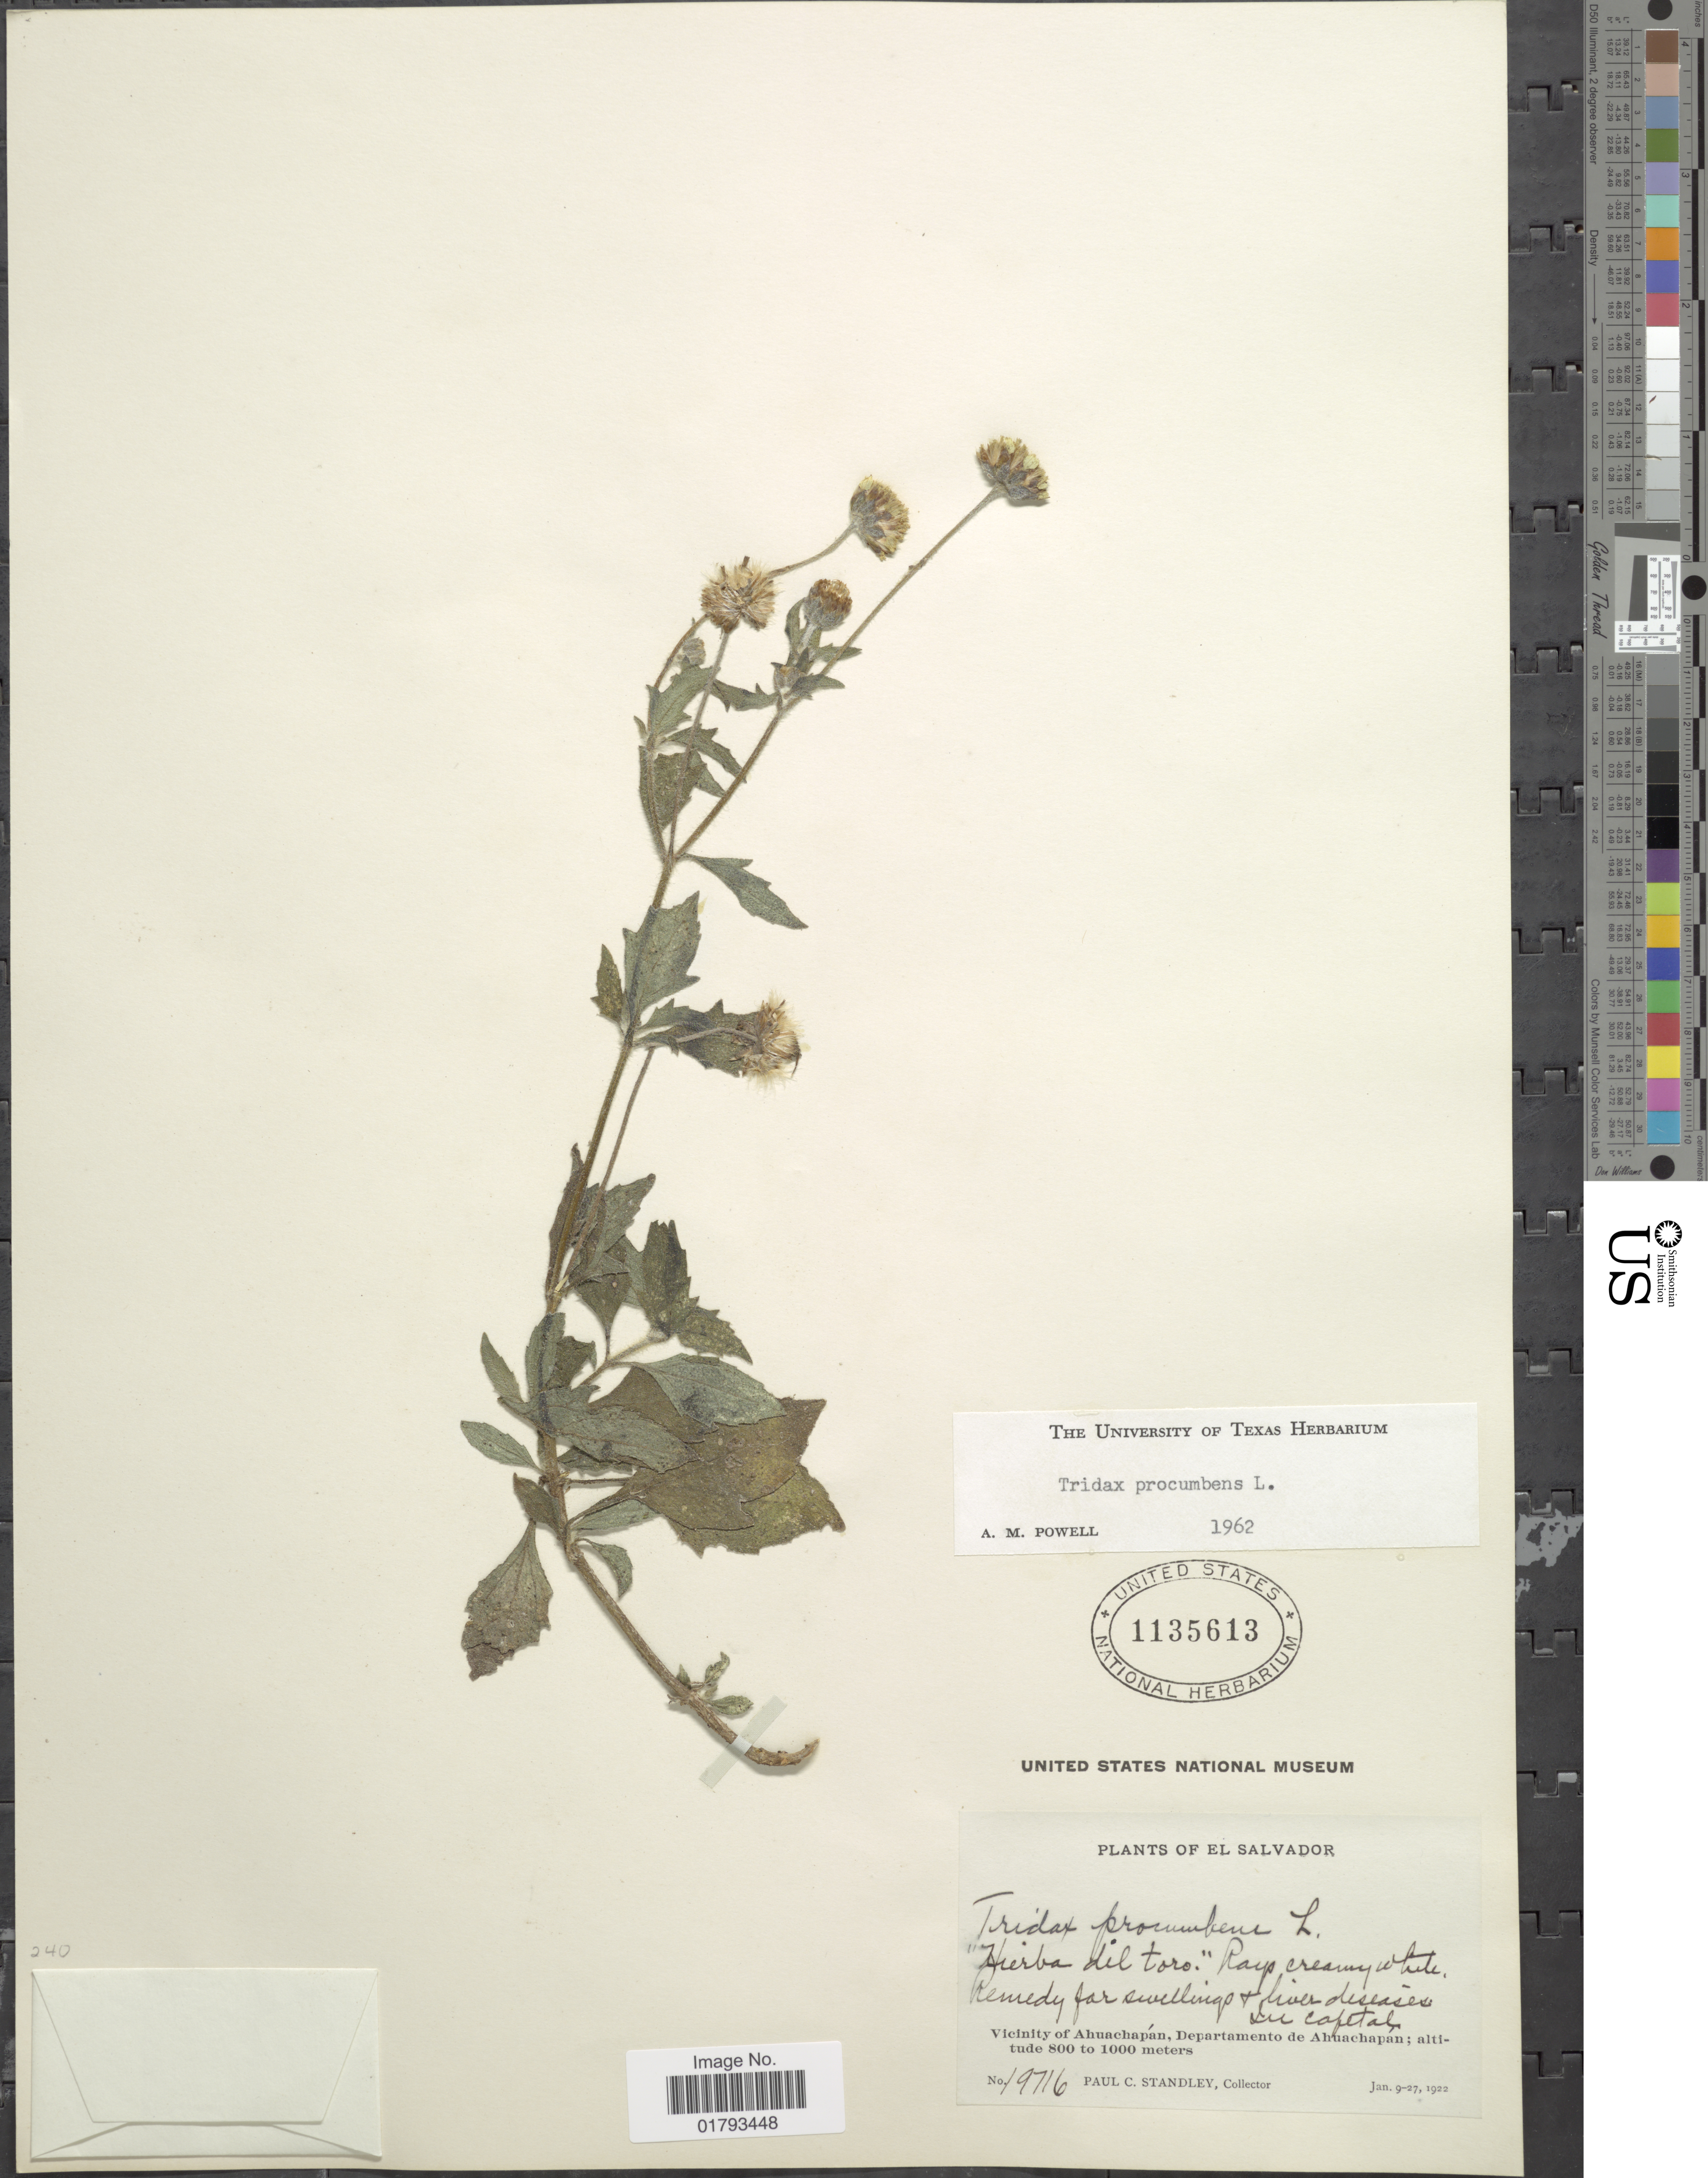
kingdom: Plantae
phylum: Tracheophyta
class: Magnoliopsida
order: Asterales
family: Asteraceae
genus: Tridax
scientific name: Tridax procumbens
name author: L.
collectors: P. C. Standley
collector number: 19716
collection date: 1922-01-09/1922-06-27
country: El Salvador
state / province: Ahuachapan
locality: Vicinity of Ahuachapan, Departamento de Ahuachapan.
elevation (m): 800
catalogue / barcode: US 1135613